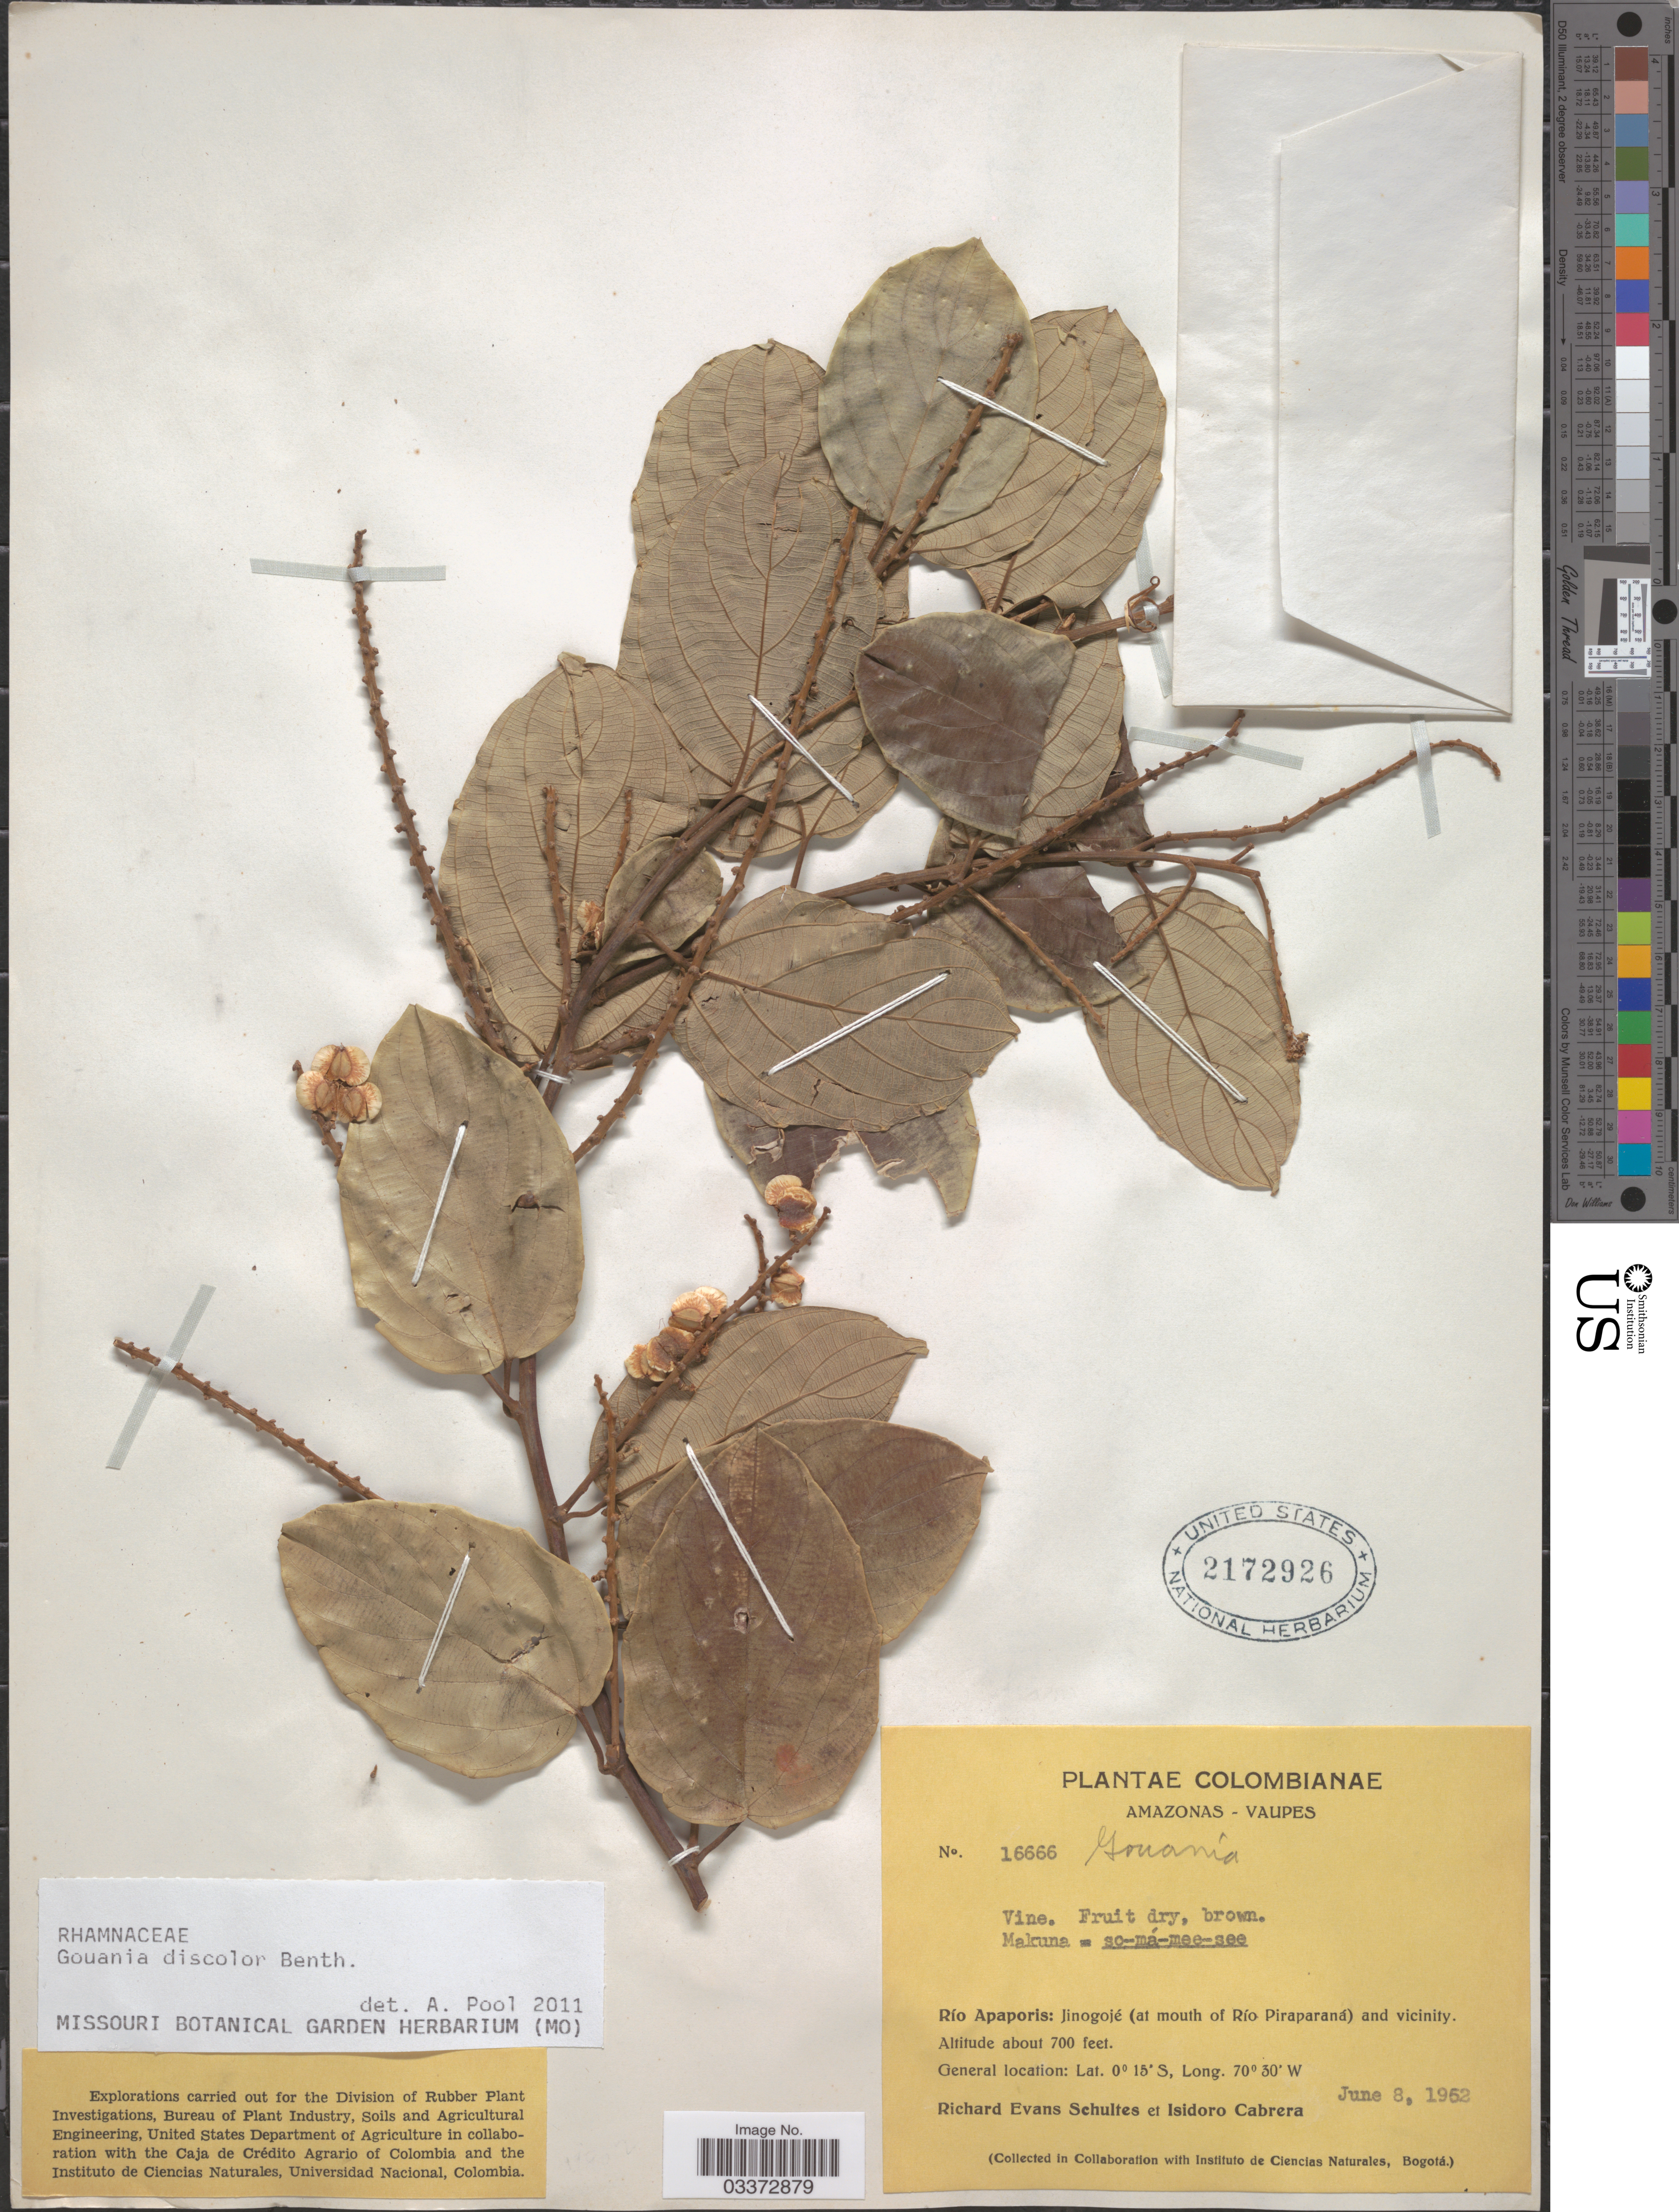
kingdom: Plantae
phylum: Tracheophyta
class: Magnoliopsida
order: Rosales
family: Rhamnaceae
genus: Gouania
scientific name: Gouania discolor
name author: Benth.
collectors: R. E. Schultes & I. Cabrera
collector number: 16666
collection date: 1952-06-08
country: Colombia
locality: Amazonas - Vaupes. Río Apaporis: Jinogojé (at mouth of Río Piraparaná) and vicinity.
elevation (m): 213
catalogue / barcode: US 2172926